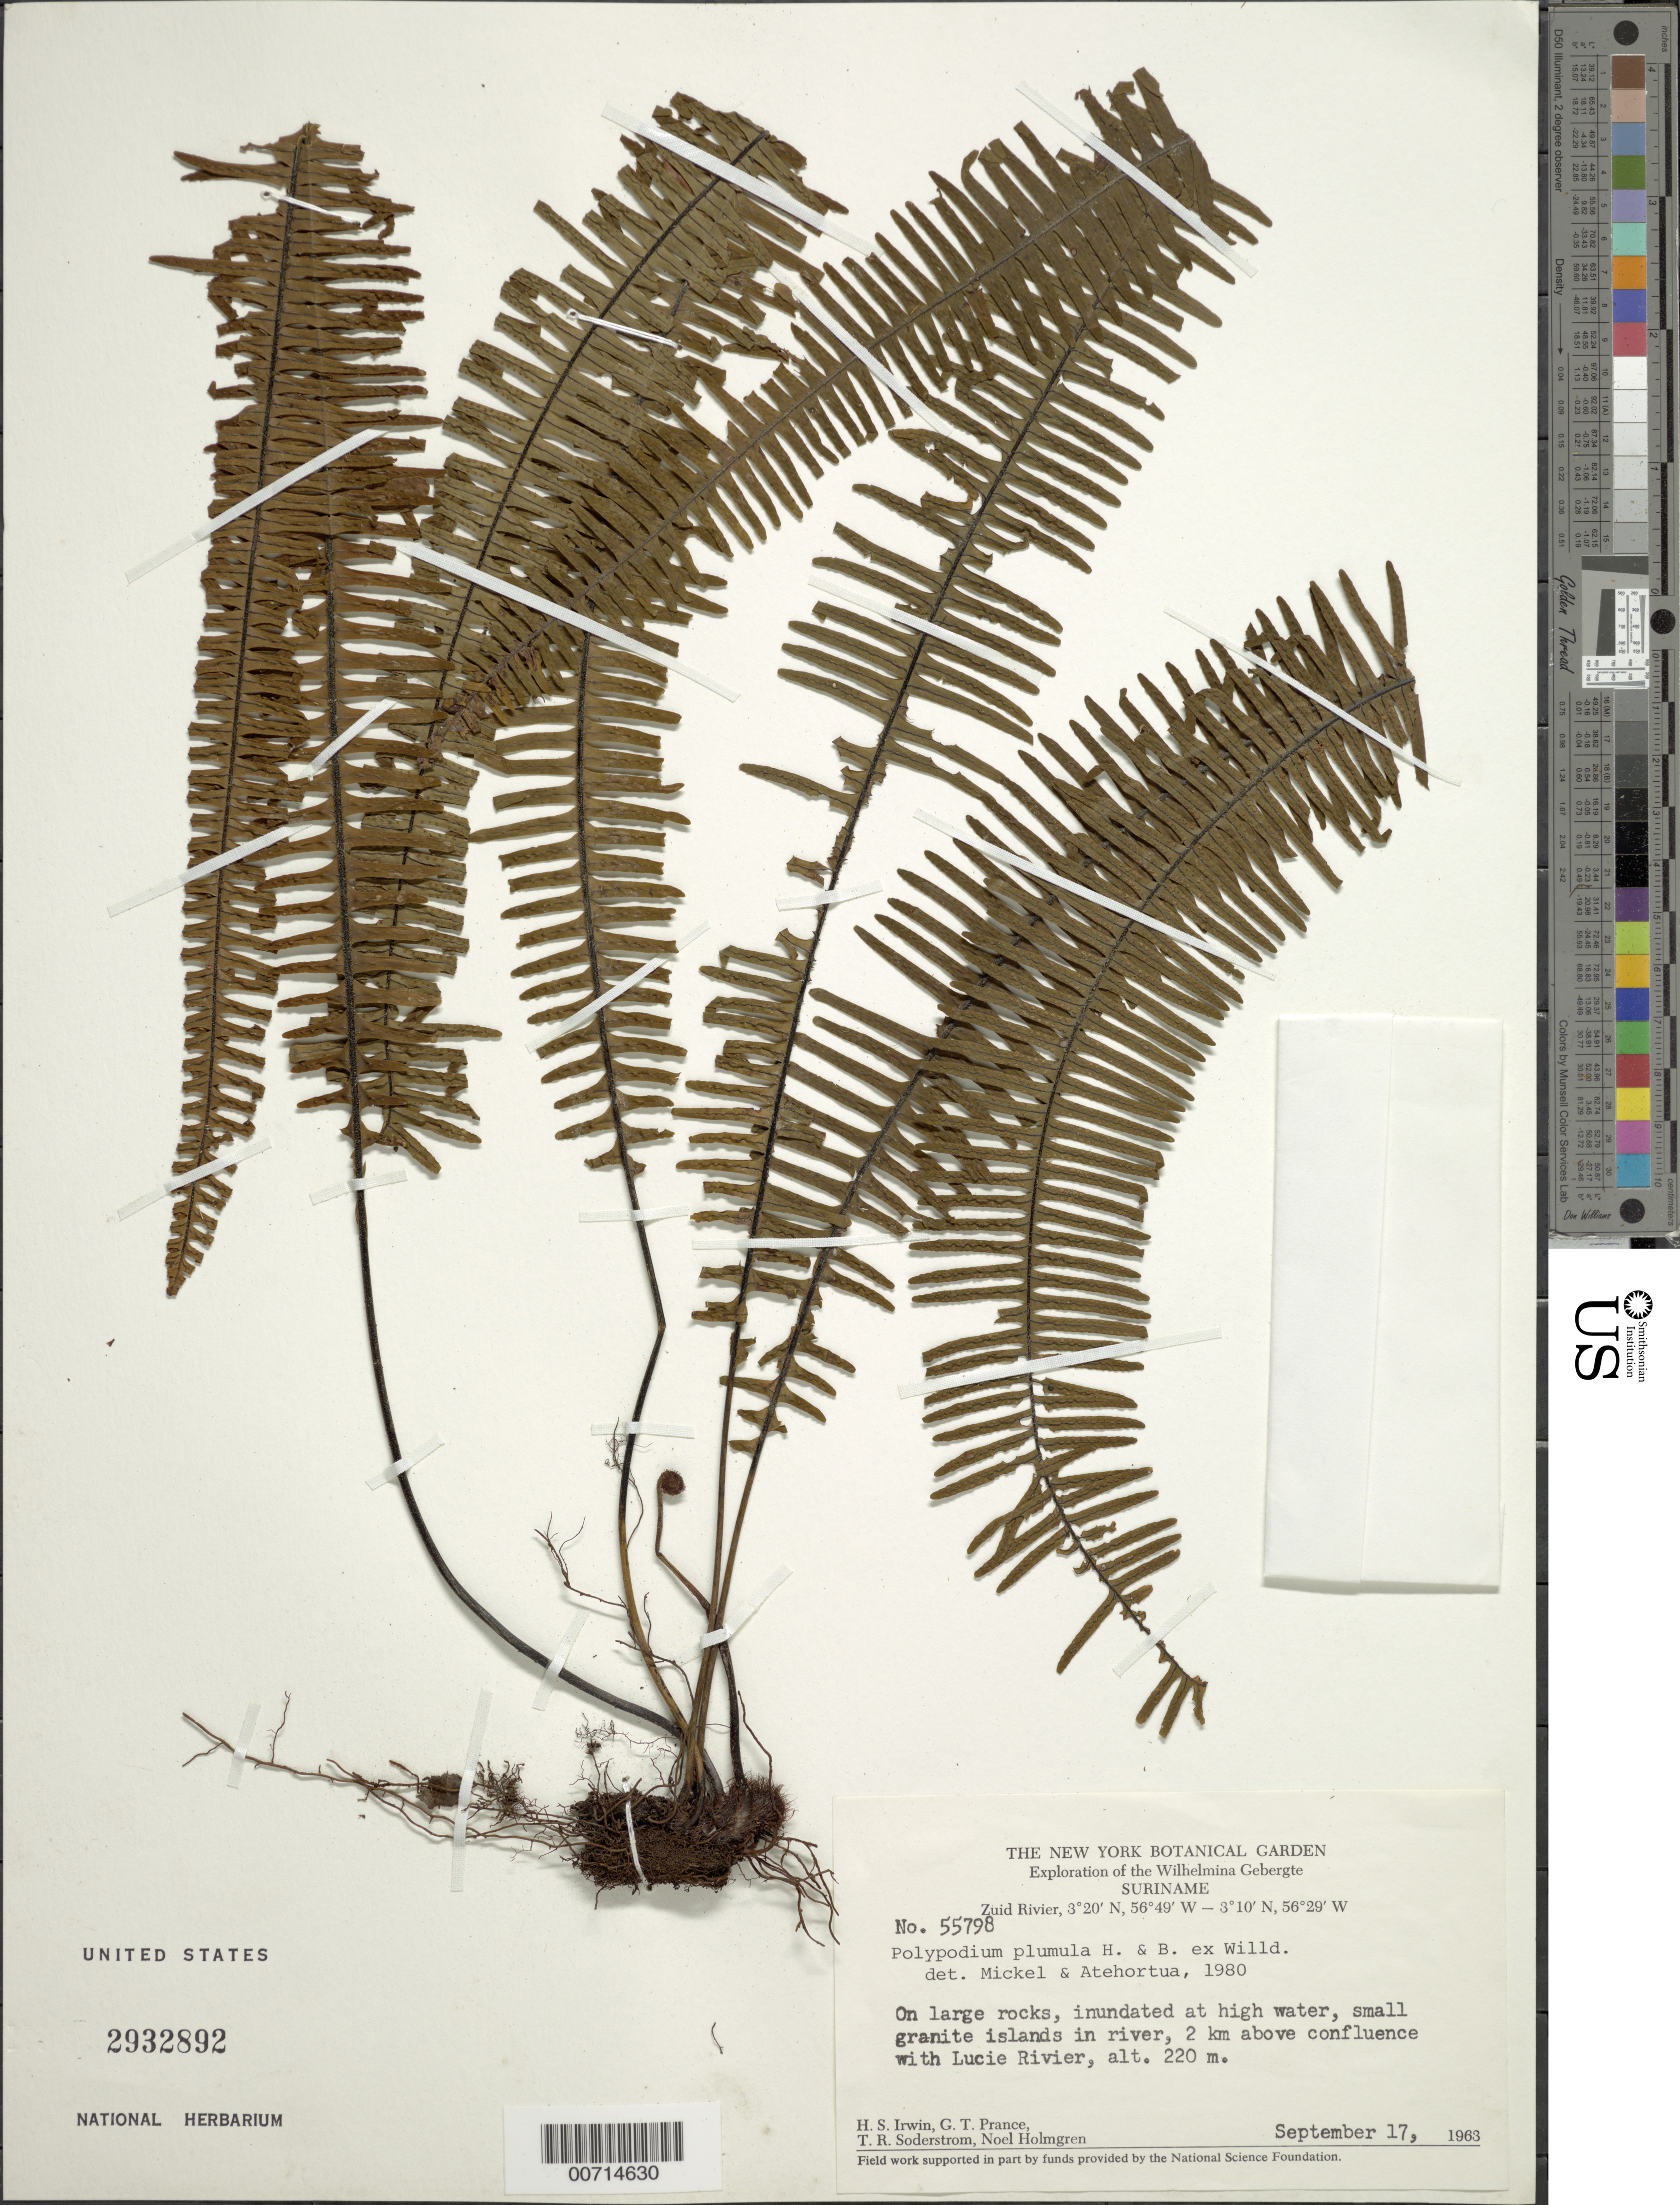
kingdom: Plantae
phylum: Tracheophyta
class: Polypodiopsida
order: Polypodiales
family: Polypodiaceae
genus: Pecluma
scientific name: Pecluma plumula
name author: (Humb. & Bonpl. ex Willd.) M.G. Price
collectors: H. Irwin, G. T. Prance, T. R. Soderstrom & N. H. Holmgren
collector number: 55798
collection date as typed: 17-Sep-63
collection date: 1963-09-17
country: Suriname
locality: Zuid River, 2 km above confluence with Lucie R., Wilhelmina Gebergte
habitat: On large rocks, inundated at high water, small granite islands in river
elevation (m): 220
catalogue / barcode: US 2932892